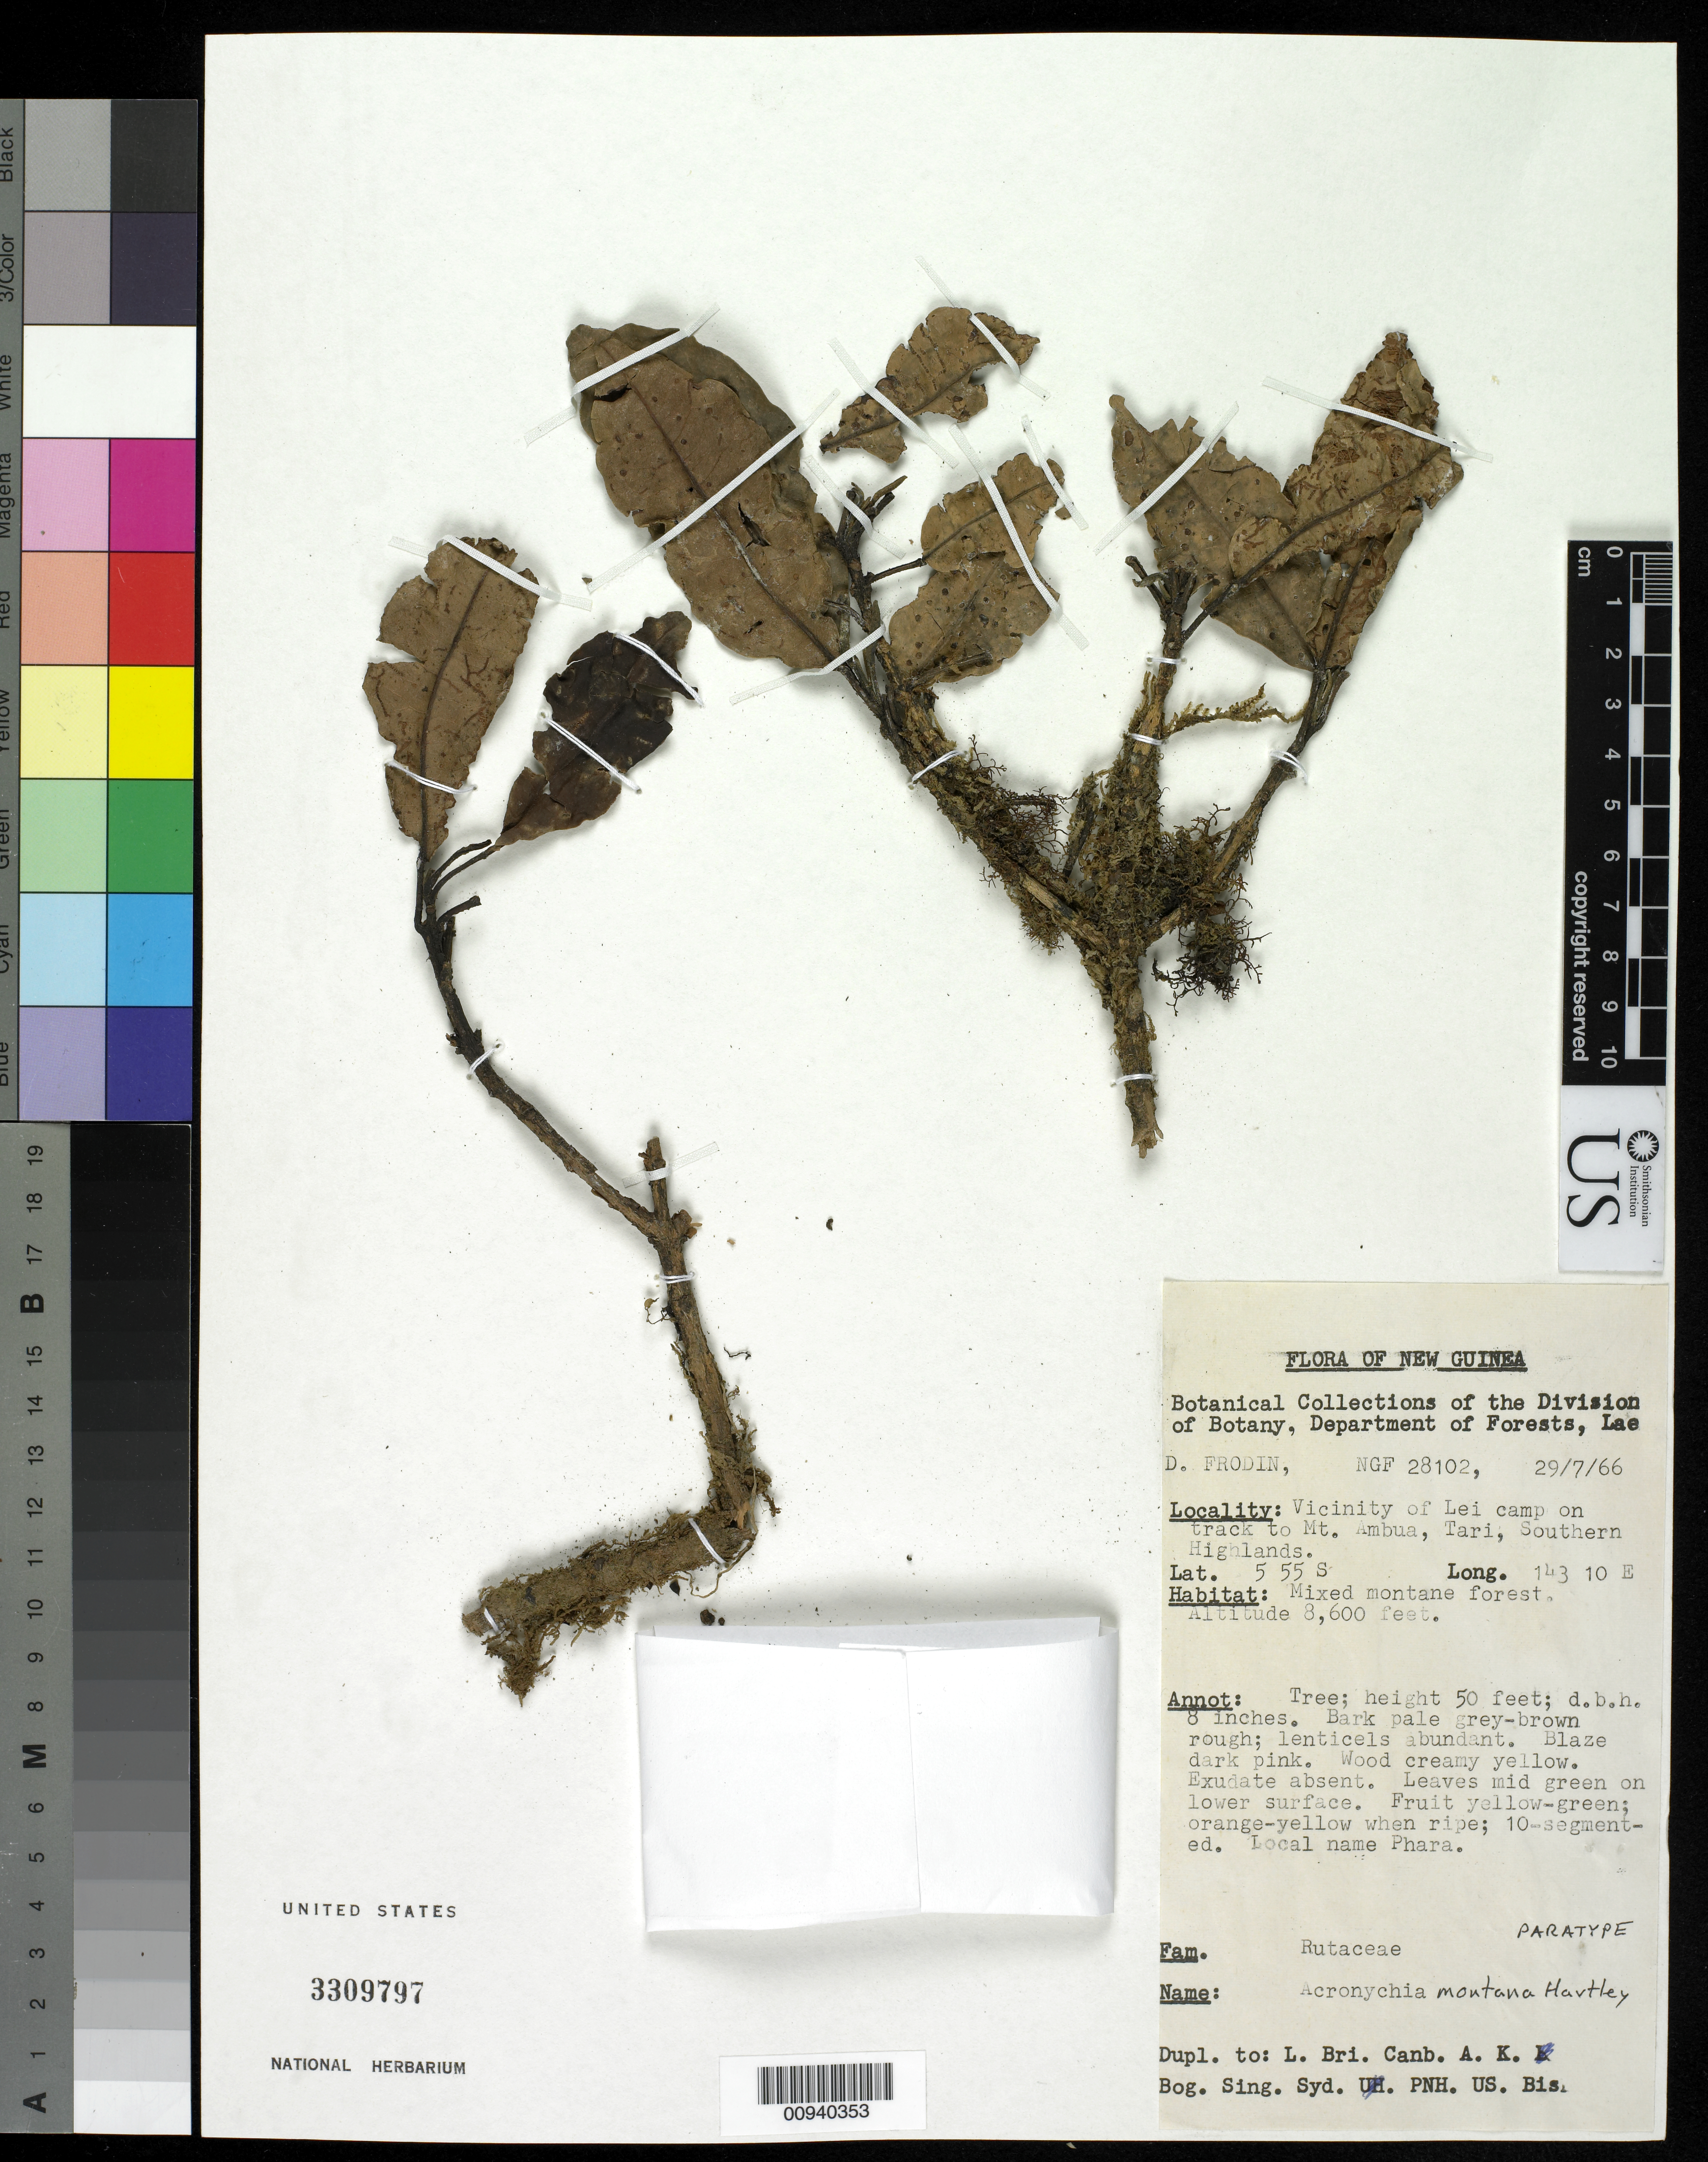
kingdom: Plantae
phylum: Tracheophyta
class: Magnoliopsida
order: Sapindales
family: Rutaceae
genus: Acronychia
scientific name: Acronychia montana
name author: T.G. Hartley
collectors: D. G. Frodin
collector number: NGF 28102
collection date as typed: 29 Jul 1966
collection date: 1966-07-29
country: Papua New Guinea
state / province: Southern Highlands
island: New Guinea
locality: Vicinity of Lei camp on track to Mt. Ambua, Tari.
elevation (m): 2621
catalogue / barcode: US 3309797